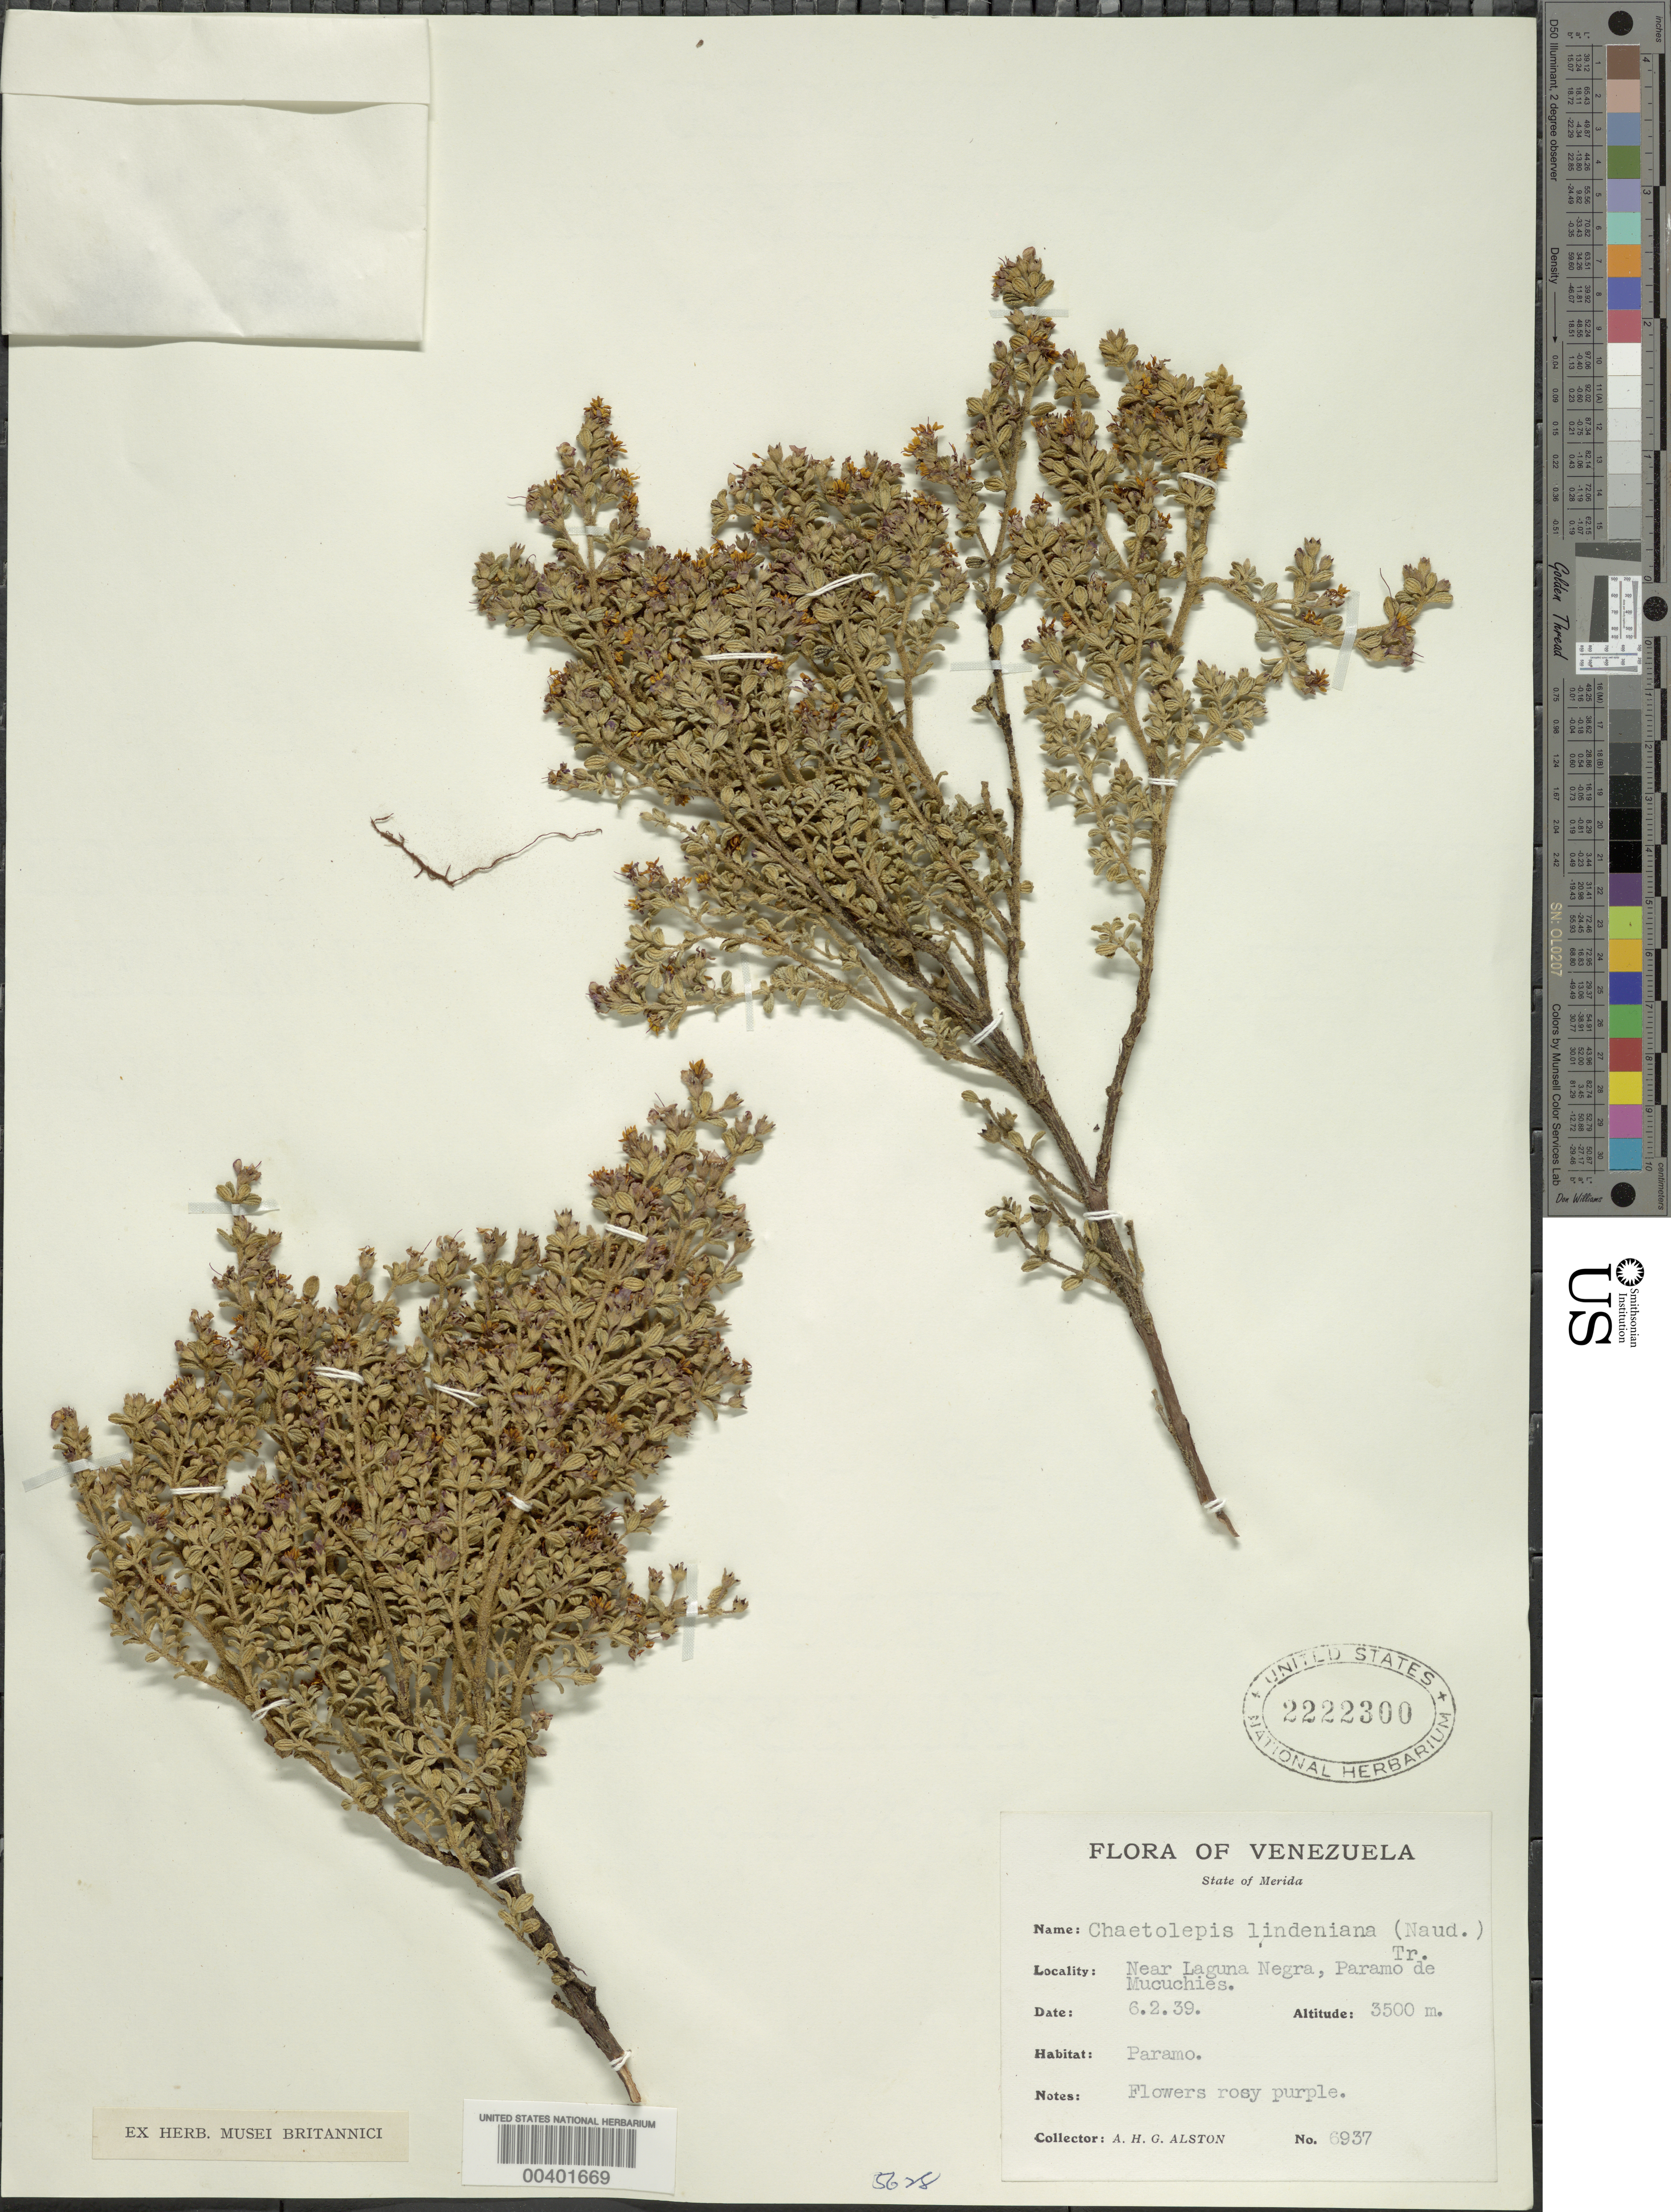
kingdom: Plantae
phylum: Tracheophyta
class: Magnoliopsida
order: Myrtales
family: Melastomataceae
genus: Chaetolepis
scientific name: Chaetolepis lindeniana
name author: (Naudin) Triana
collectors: A. H. Alston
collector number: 6937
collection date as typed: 06 Feb 1939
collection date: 1939-02-06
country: Venezuela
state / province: Mérida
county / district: Rangel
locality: Near Lag. Negra, Páramo de Mucuchies. Negra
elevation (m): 3500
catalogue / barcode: US 2222300